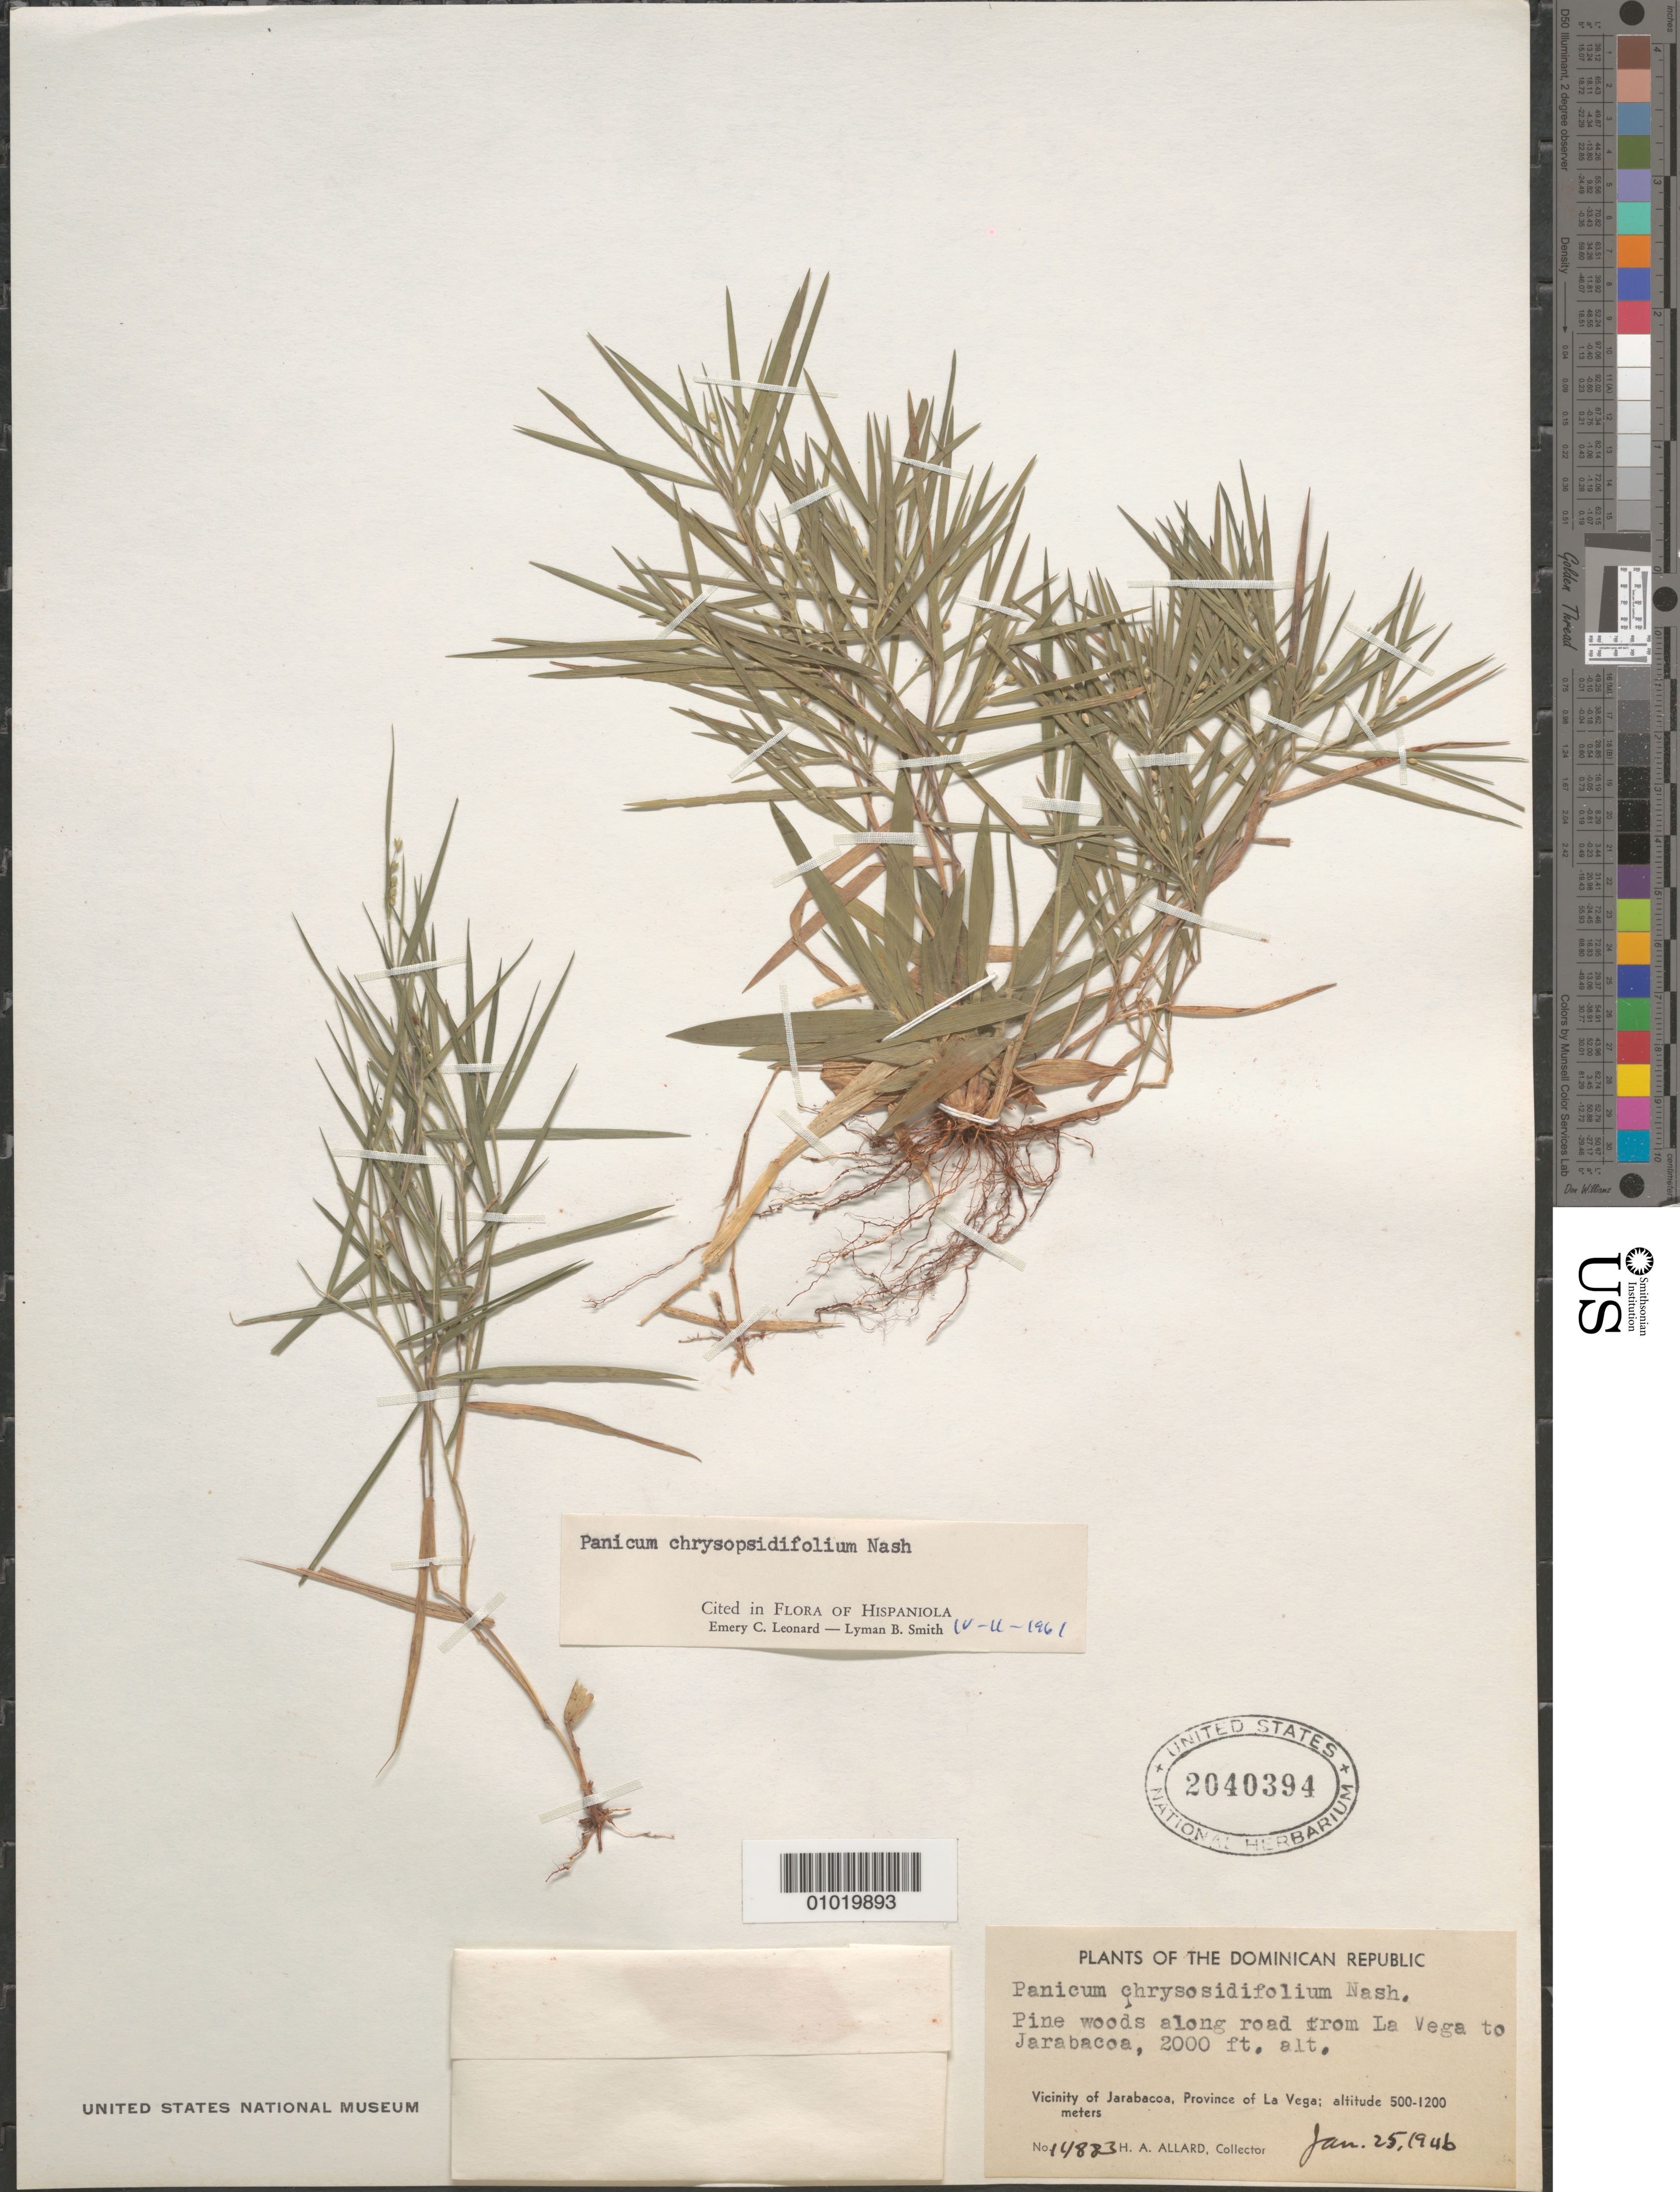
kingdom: Plantae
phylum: Tracheophyta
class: Liliopsida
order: Poales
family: Poaceae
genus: Panicum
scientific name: Panicum chrysopsidifolium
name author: Nash ex Small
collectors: H. A. Allard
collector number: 14883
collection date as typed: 25 Jan 1946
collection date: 1946-01-25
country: Dominican Republic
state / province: La Vega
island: Hispaniola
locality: Vicinity of Jarabacoa, Province of La Vega, along road.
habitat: pine woods along road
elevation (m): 610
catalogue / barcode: US 2040394